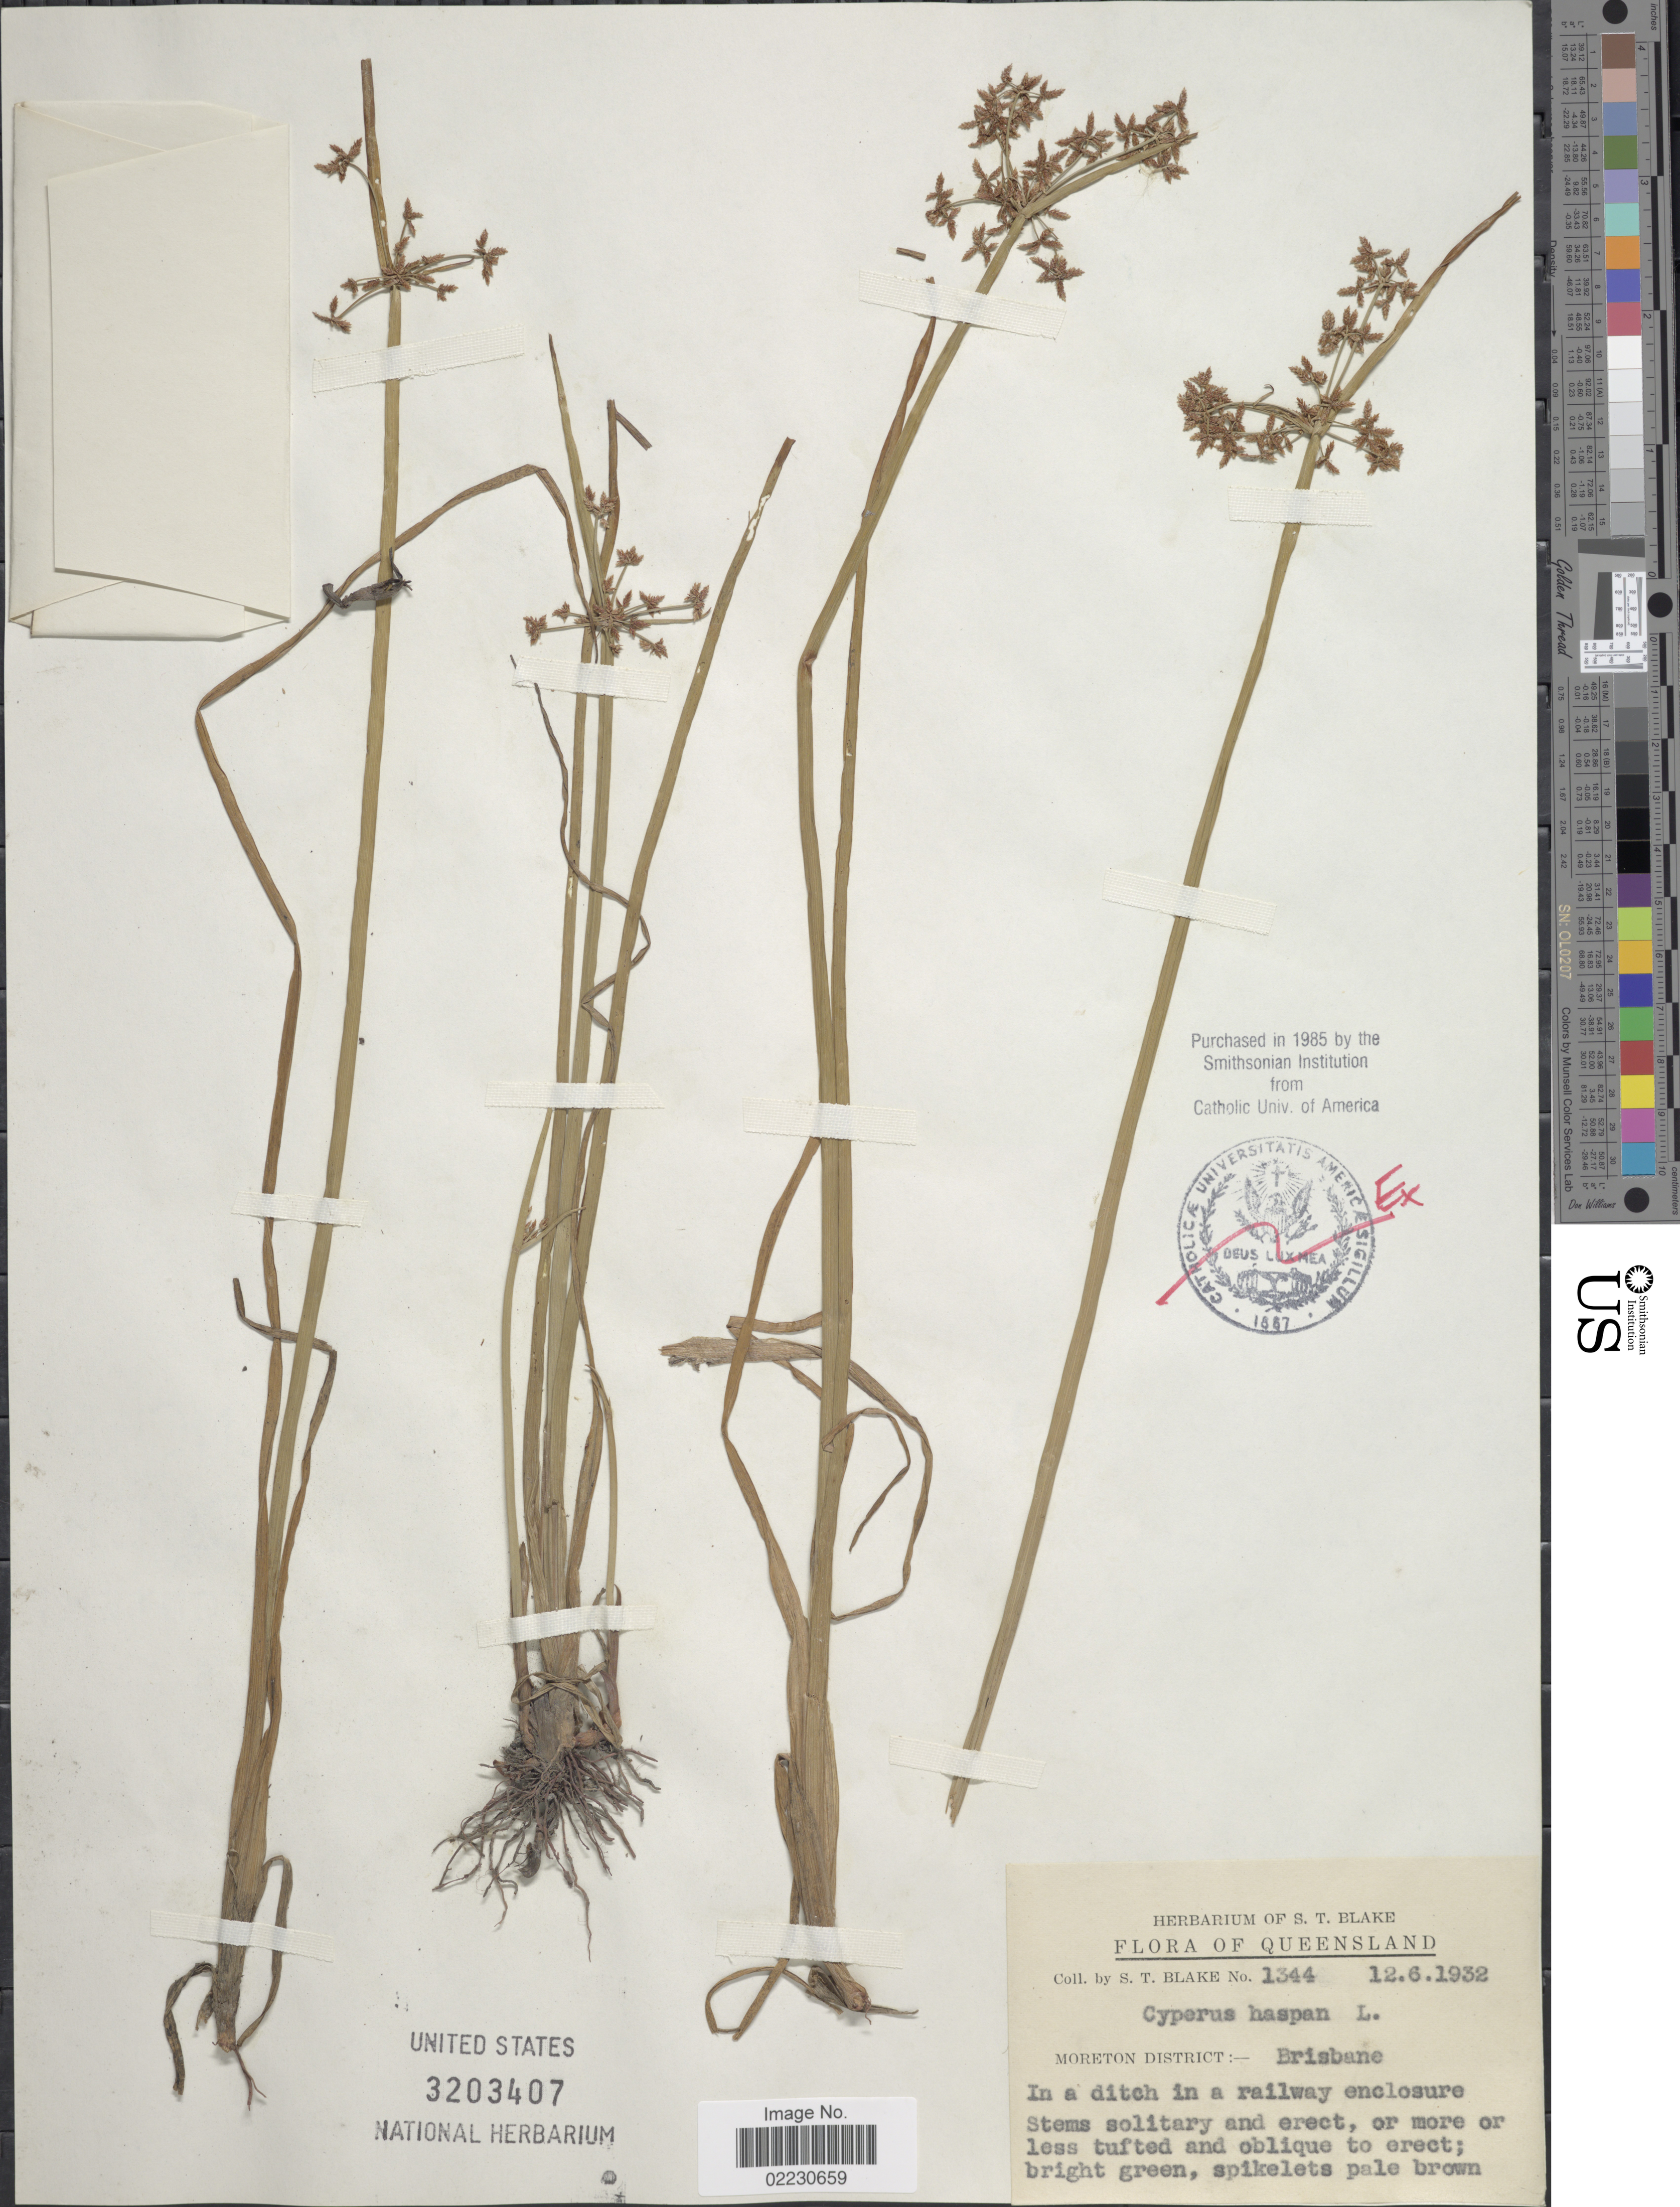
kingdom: Plantae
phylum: Tracheophyta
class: Liliopsida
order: Poales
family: Cyperaceae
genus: Cyperus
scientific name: Cyperus haspan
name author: L.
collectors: S. T. Blake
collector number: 1344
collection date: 1932-06-12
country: Australia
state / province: Queensland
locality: Moreton District:- Brisbane. In a ditch in a railway enclosure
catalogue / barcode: US 3203407